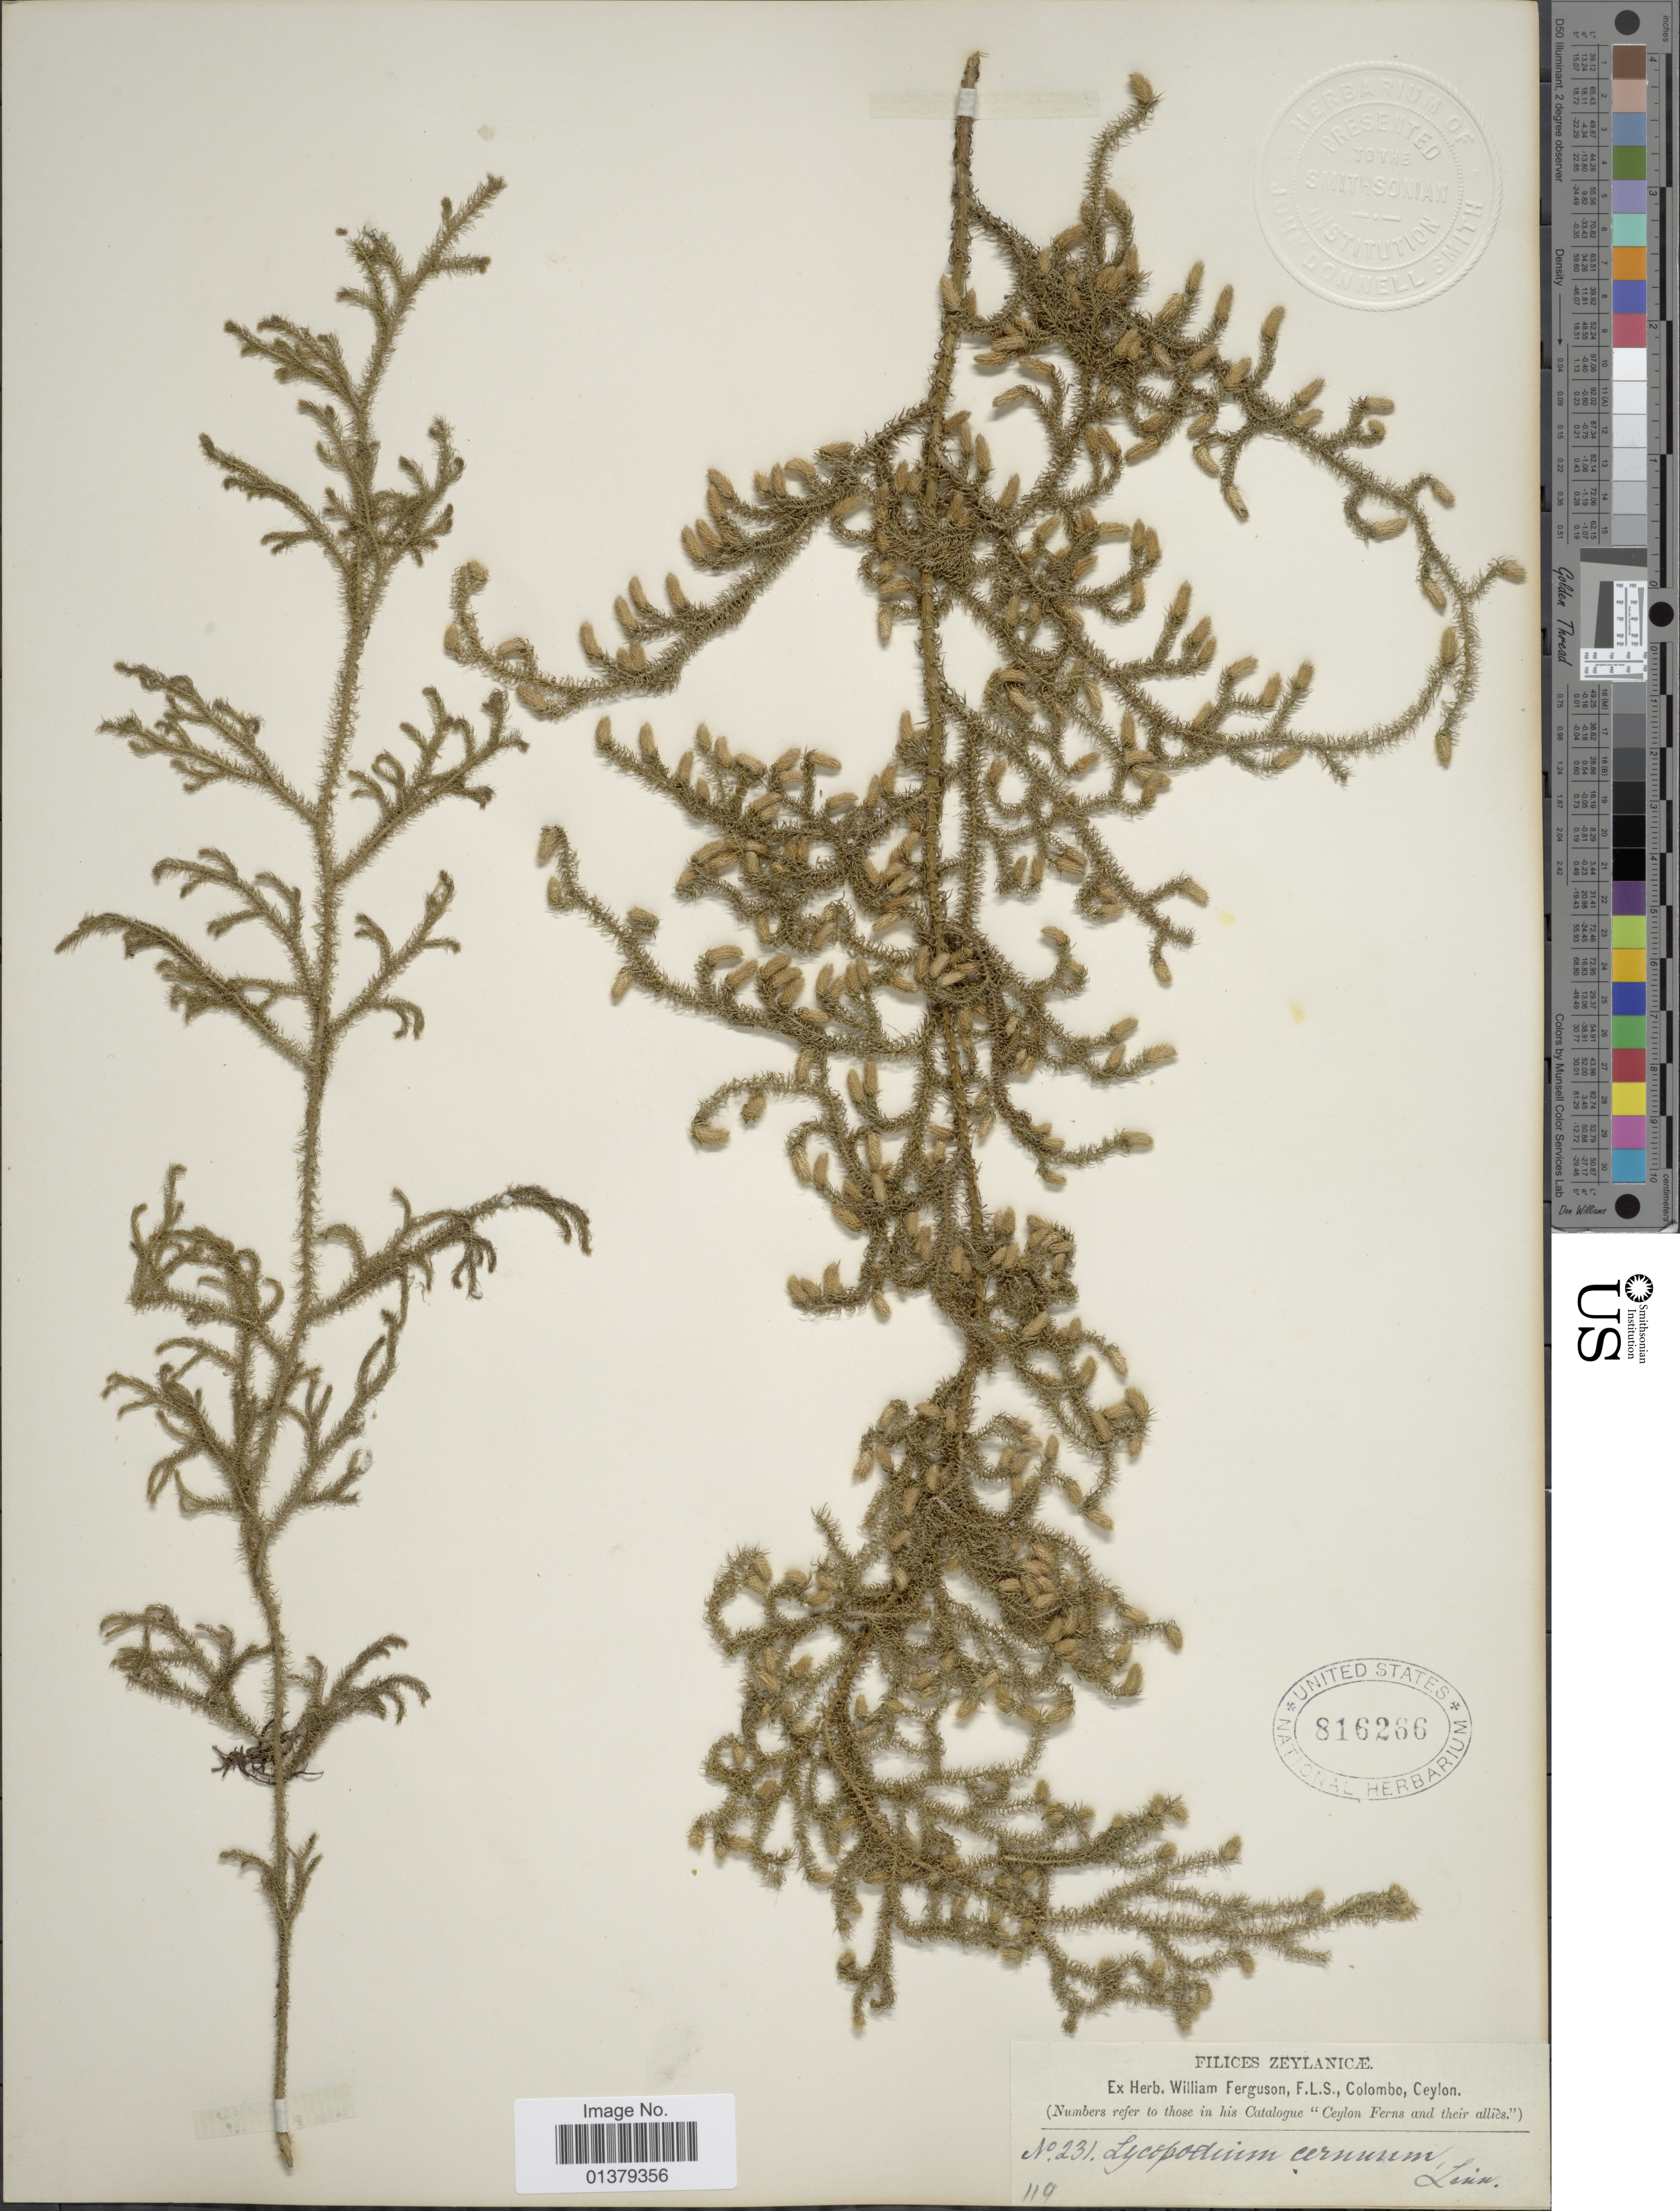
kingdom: Plantae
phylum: Tracheophyta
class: Lycopodiopsida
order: Lycopodiales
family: Lycopodiaceae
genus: Palhinhaea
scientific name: Palhinhaea cernua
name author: (L.) Vasc. & Franco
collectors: ex herb. W. Ferguson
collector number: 231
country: Sri Lanka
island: Ceylon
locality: Filices Zeylanicæ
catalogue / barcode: US 816266